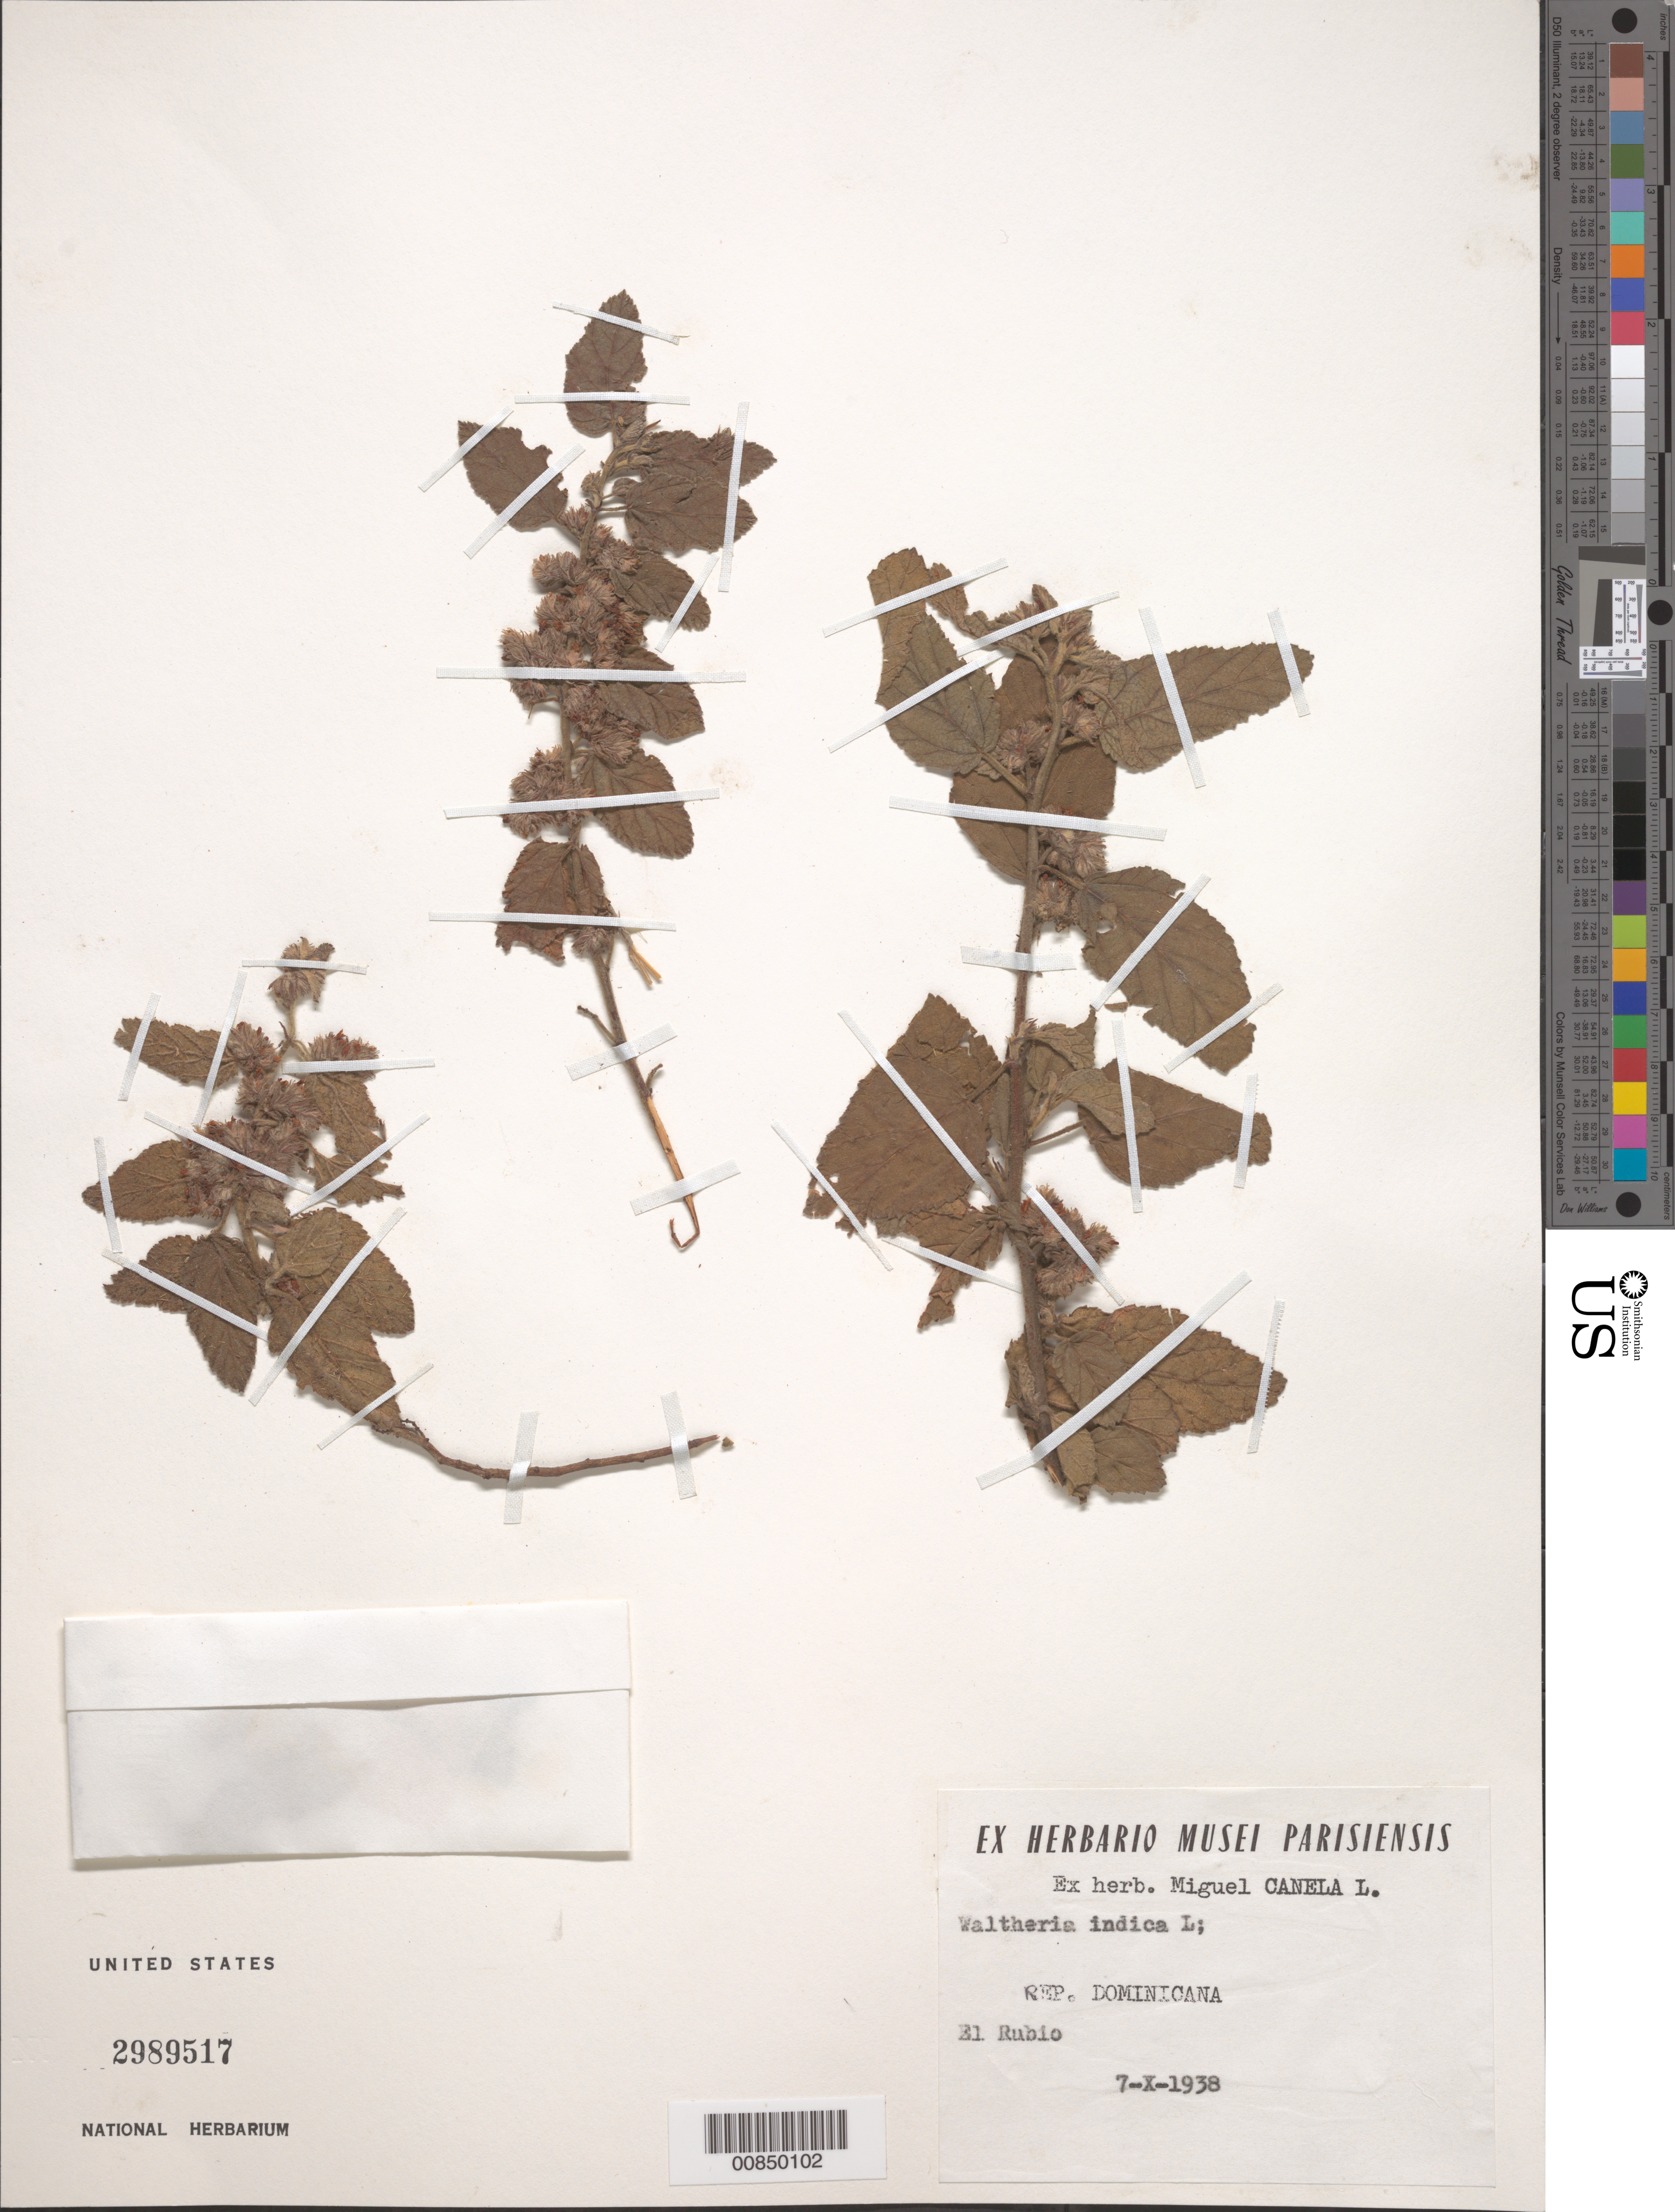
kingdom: Plantae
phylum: Tracheophyta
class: Magnoliopsida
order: Malvales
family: Malvaceae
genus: Waltheria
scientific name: Waltheria indica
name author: L.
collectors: M. Canela Lazaro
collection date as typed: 07 Oct 1938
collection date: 1938-10-07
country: Dominican Republic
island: Hispaniola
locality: El Rubio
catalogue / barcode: US 2989517